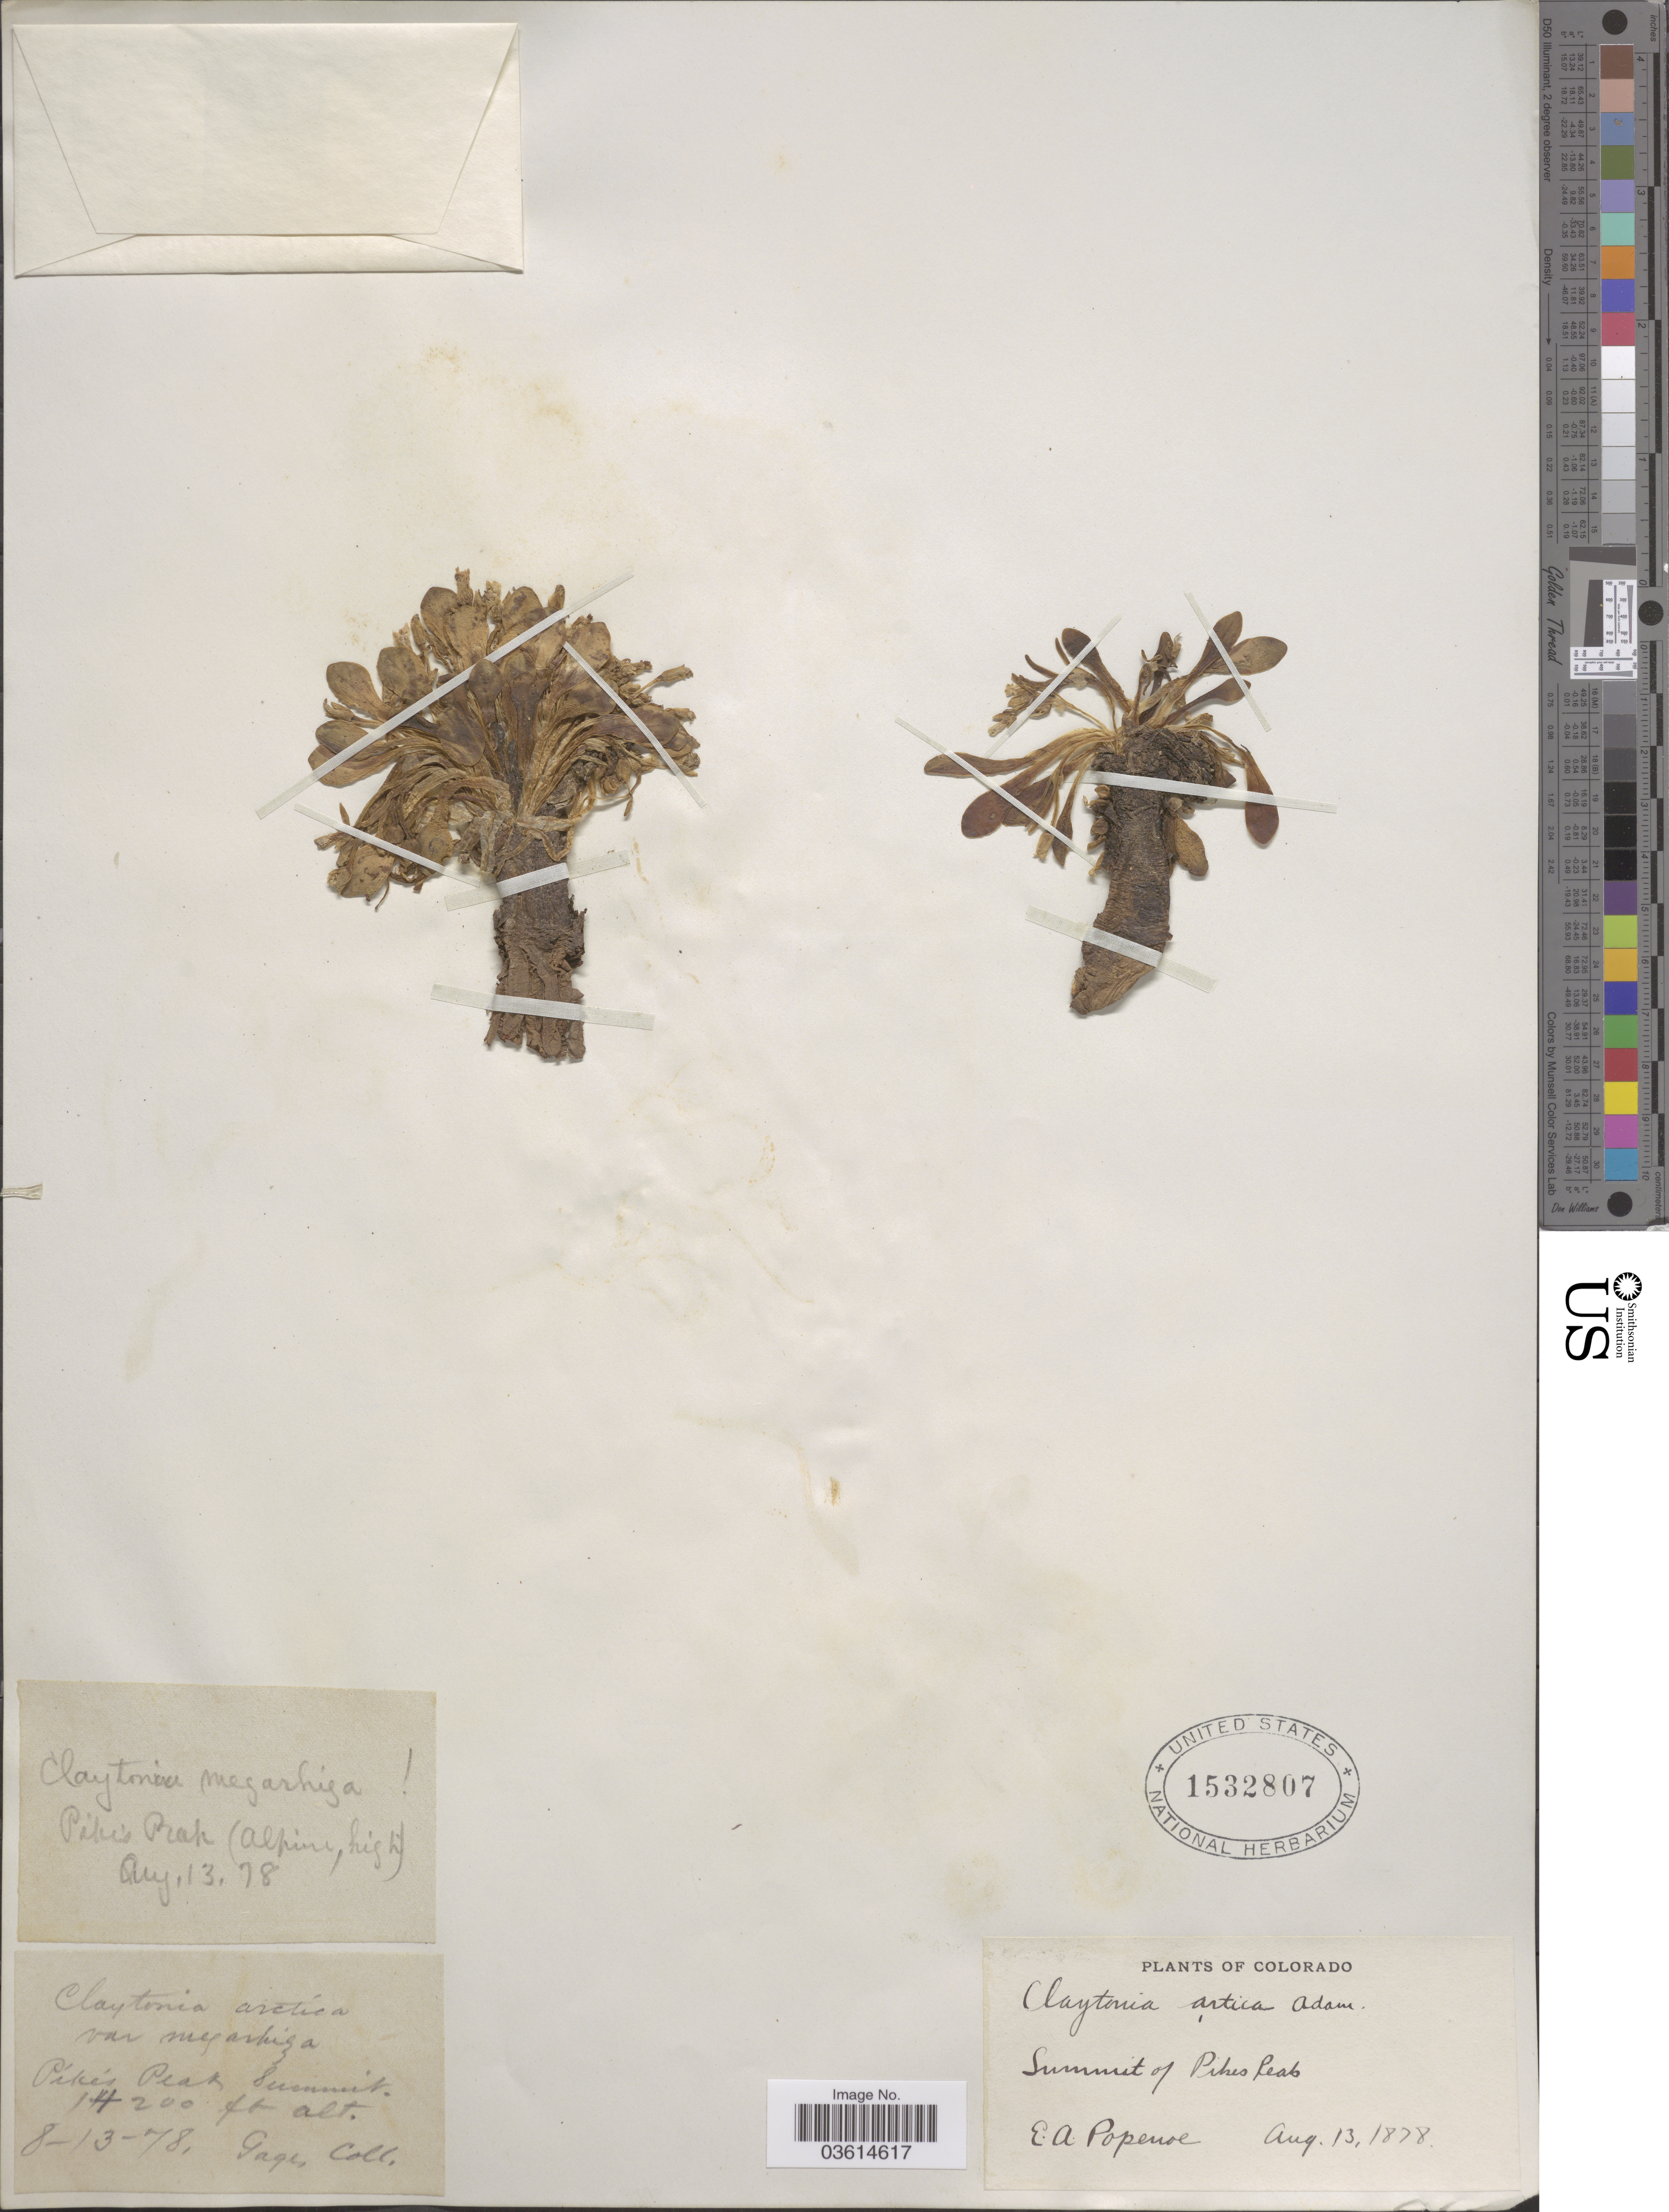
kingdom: Plantae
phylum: Tracheophyta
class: Magnoliopsida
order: Caryophyllales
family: Montiaceae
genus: Claytonia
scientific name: Claytonia megarhiza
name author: (A. Gray) Parry ex S. Watson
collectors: E. A. Popenoe & Gage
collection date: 1878-08-13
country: United States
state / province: Colorado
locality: Summit of Pikes Peak.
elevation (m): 4328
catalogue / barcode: US 1532807